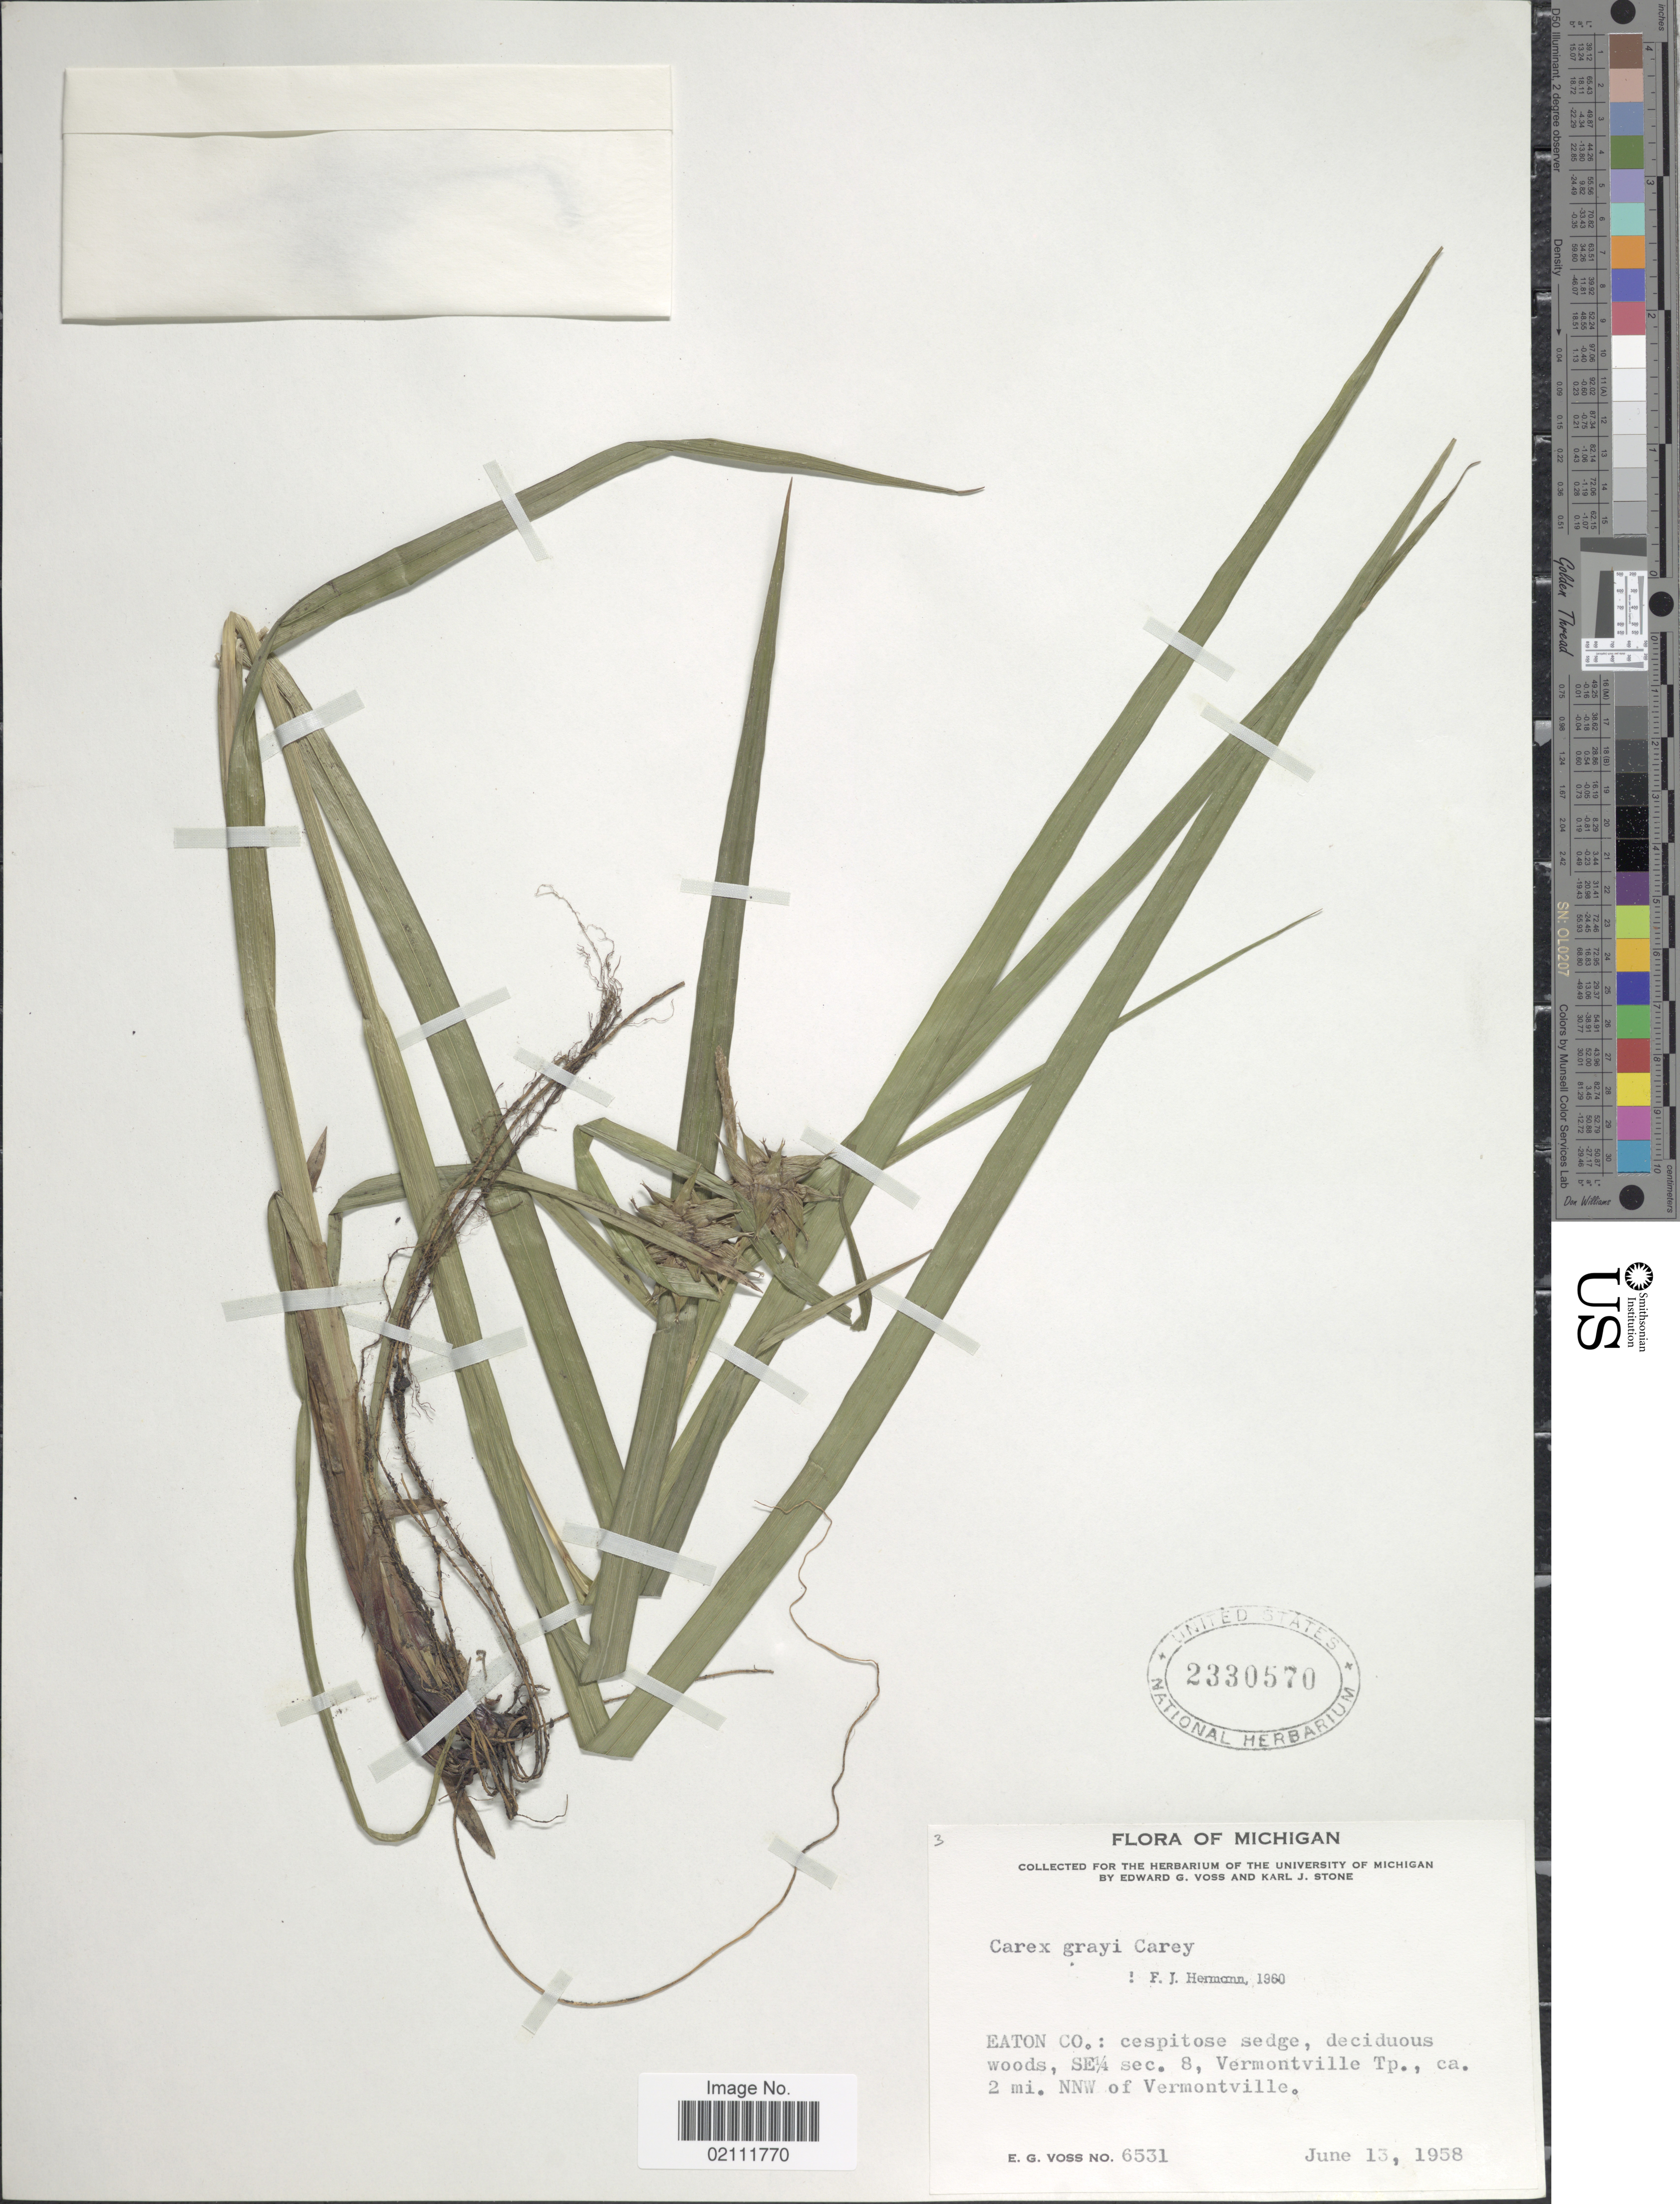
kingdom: Plantae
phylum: Tracheophyta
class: Liliopsida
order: Poales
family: Cyperaceae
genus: Carex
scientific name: Carex grayi var. hispidula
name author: A. Gray ex L.H. Bailey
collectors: E. G. Voss & K. J. Stone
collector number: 6531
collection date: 1958-06-13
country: United States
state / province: Michigan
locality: Eaton Co.: SE1/4 sec. 8, Vermontville Tp., ca. 2 mi. NNW of Vermontville.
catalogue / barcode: US 2330570